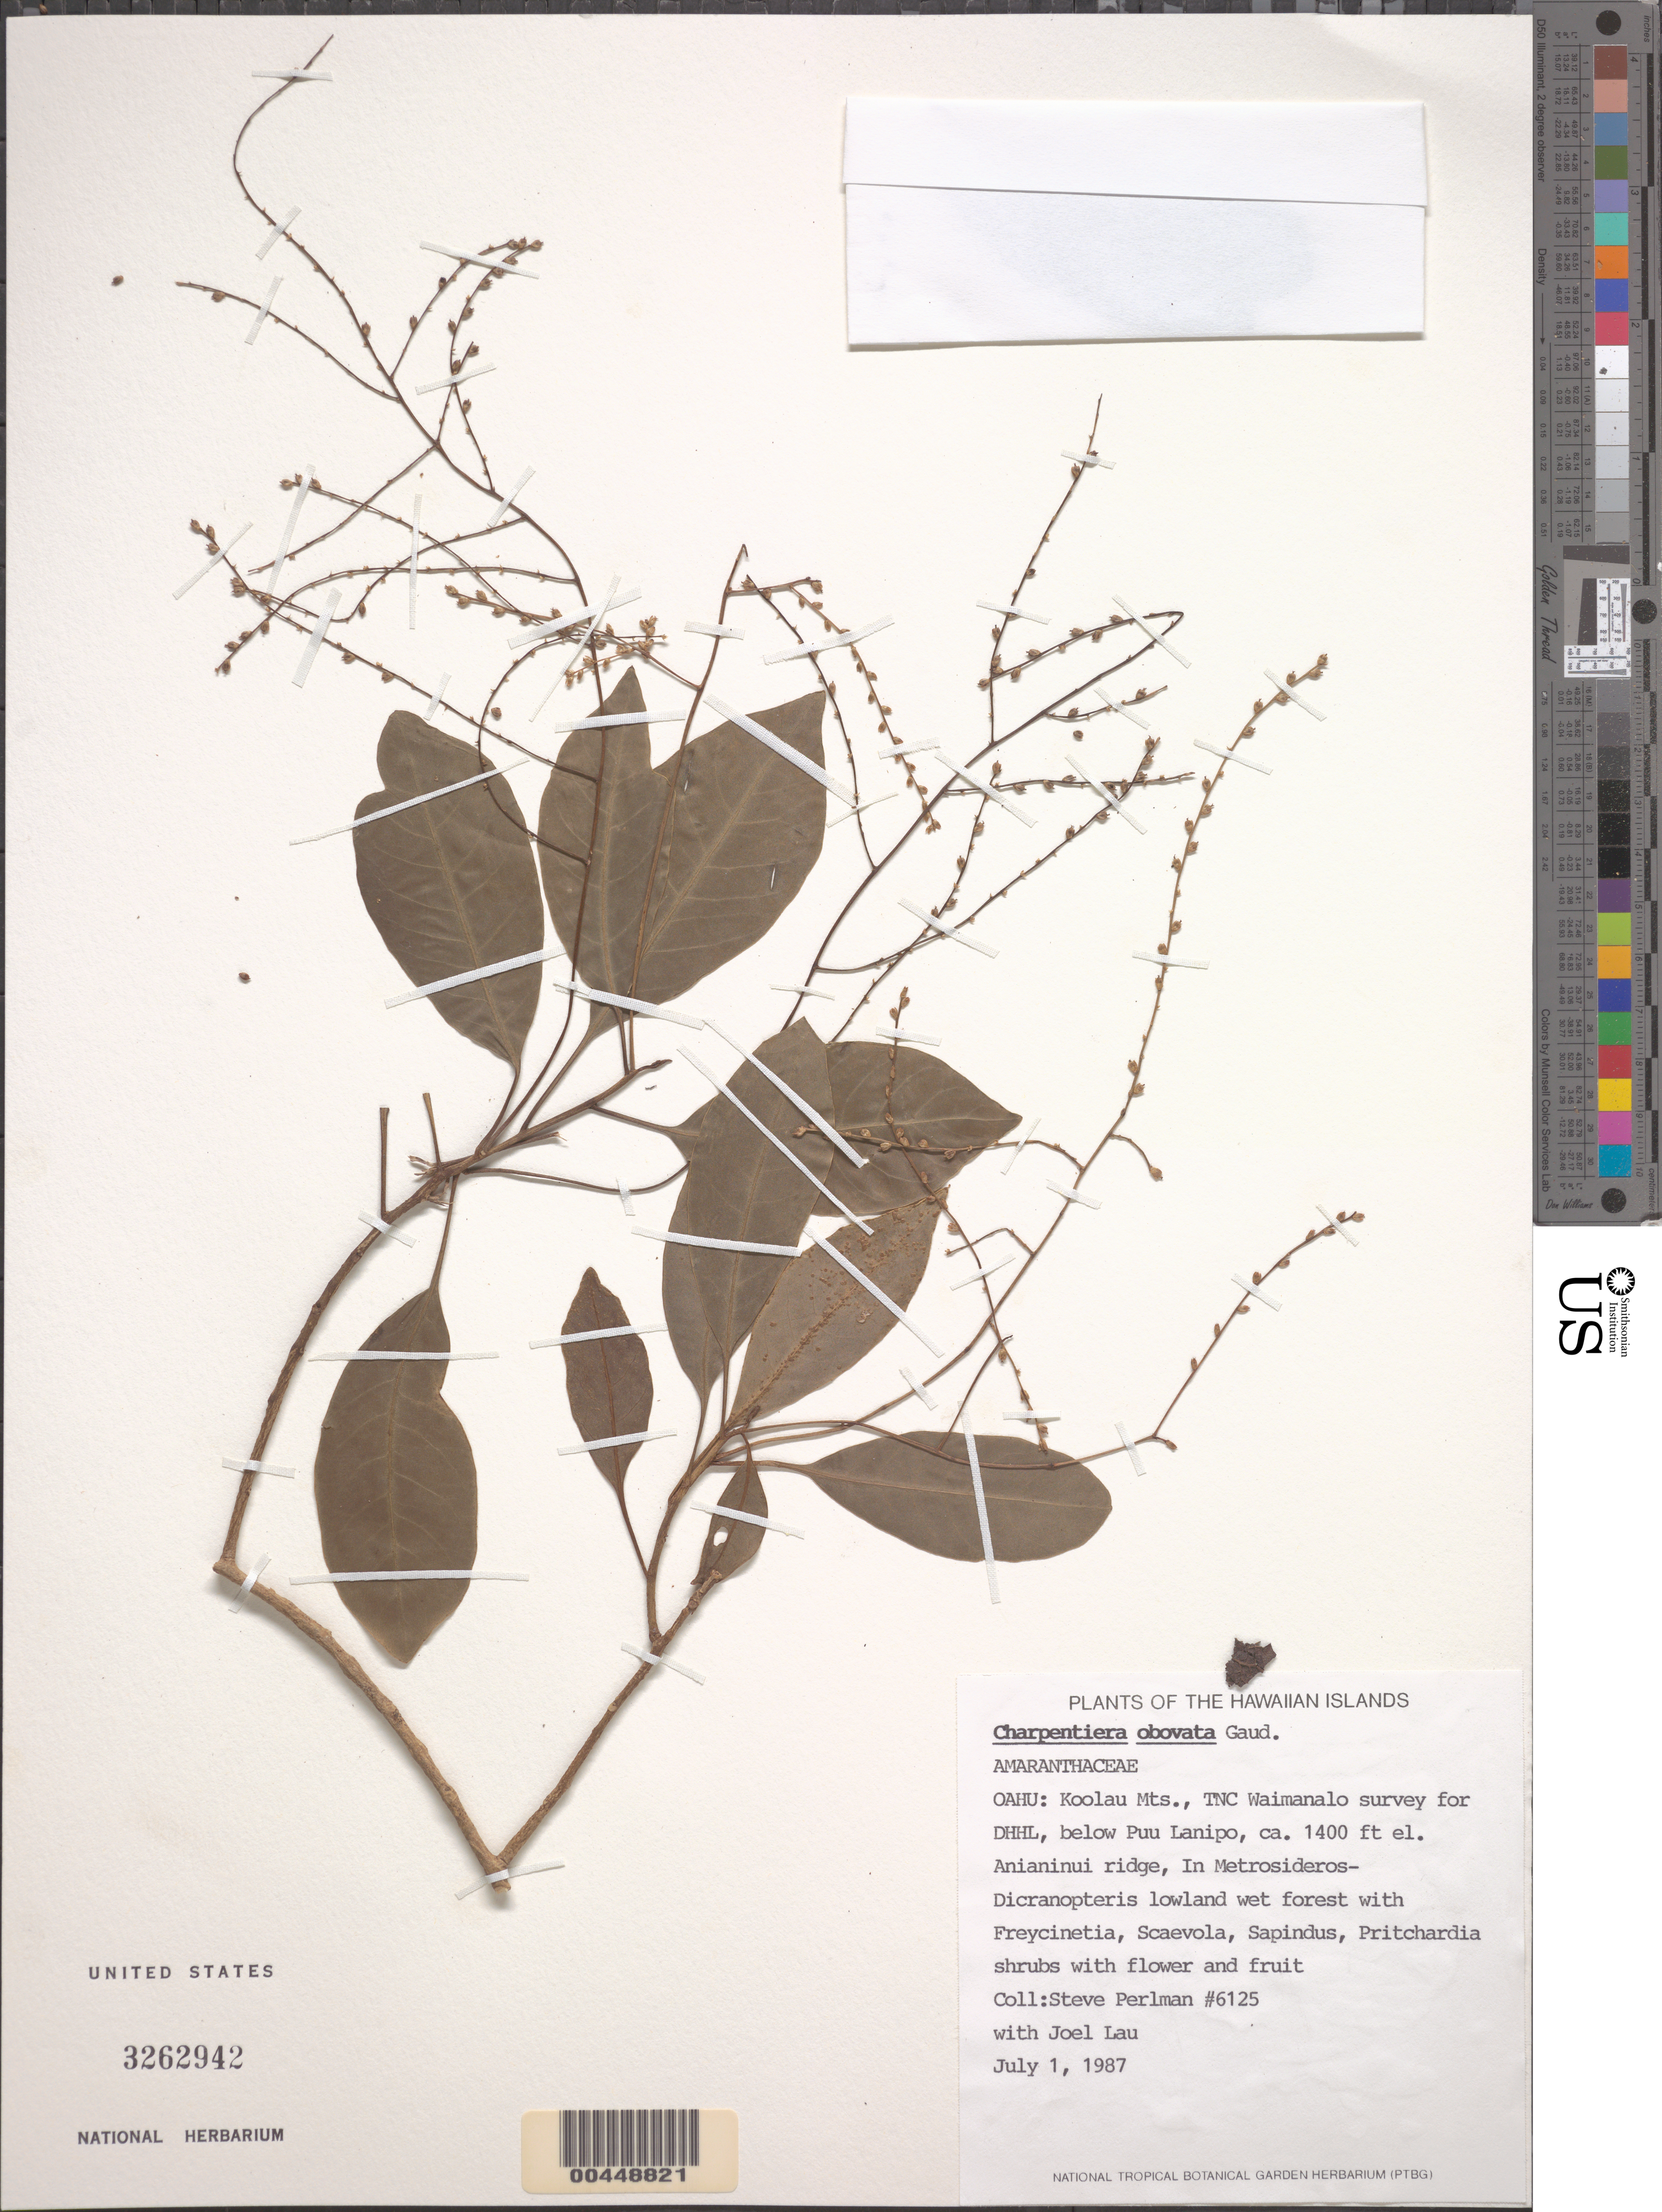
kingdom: Plantae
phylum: Tracheophyta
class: Magnoliopsida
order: Caryophyllales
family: Amaranthaceae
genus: Charpentiera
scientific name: Charpentiera obovata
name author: Gaudich.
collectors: S. P. Perlman & J. Lau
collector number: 6125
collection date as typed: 1 Jul 1987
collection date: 1987-07-01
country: United States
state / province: Hawaii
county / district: Honolulu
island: Oahu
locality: Koolau Mts., TNC Waimanalo survey for DHHL, below Puu Lanipo, Anianiui Ridge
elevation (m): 427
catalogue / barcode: US 3262942